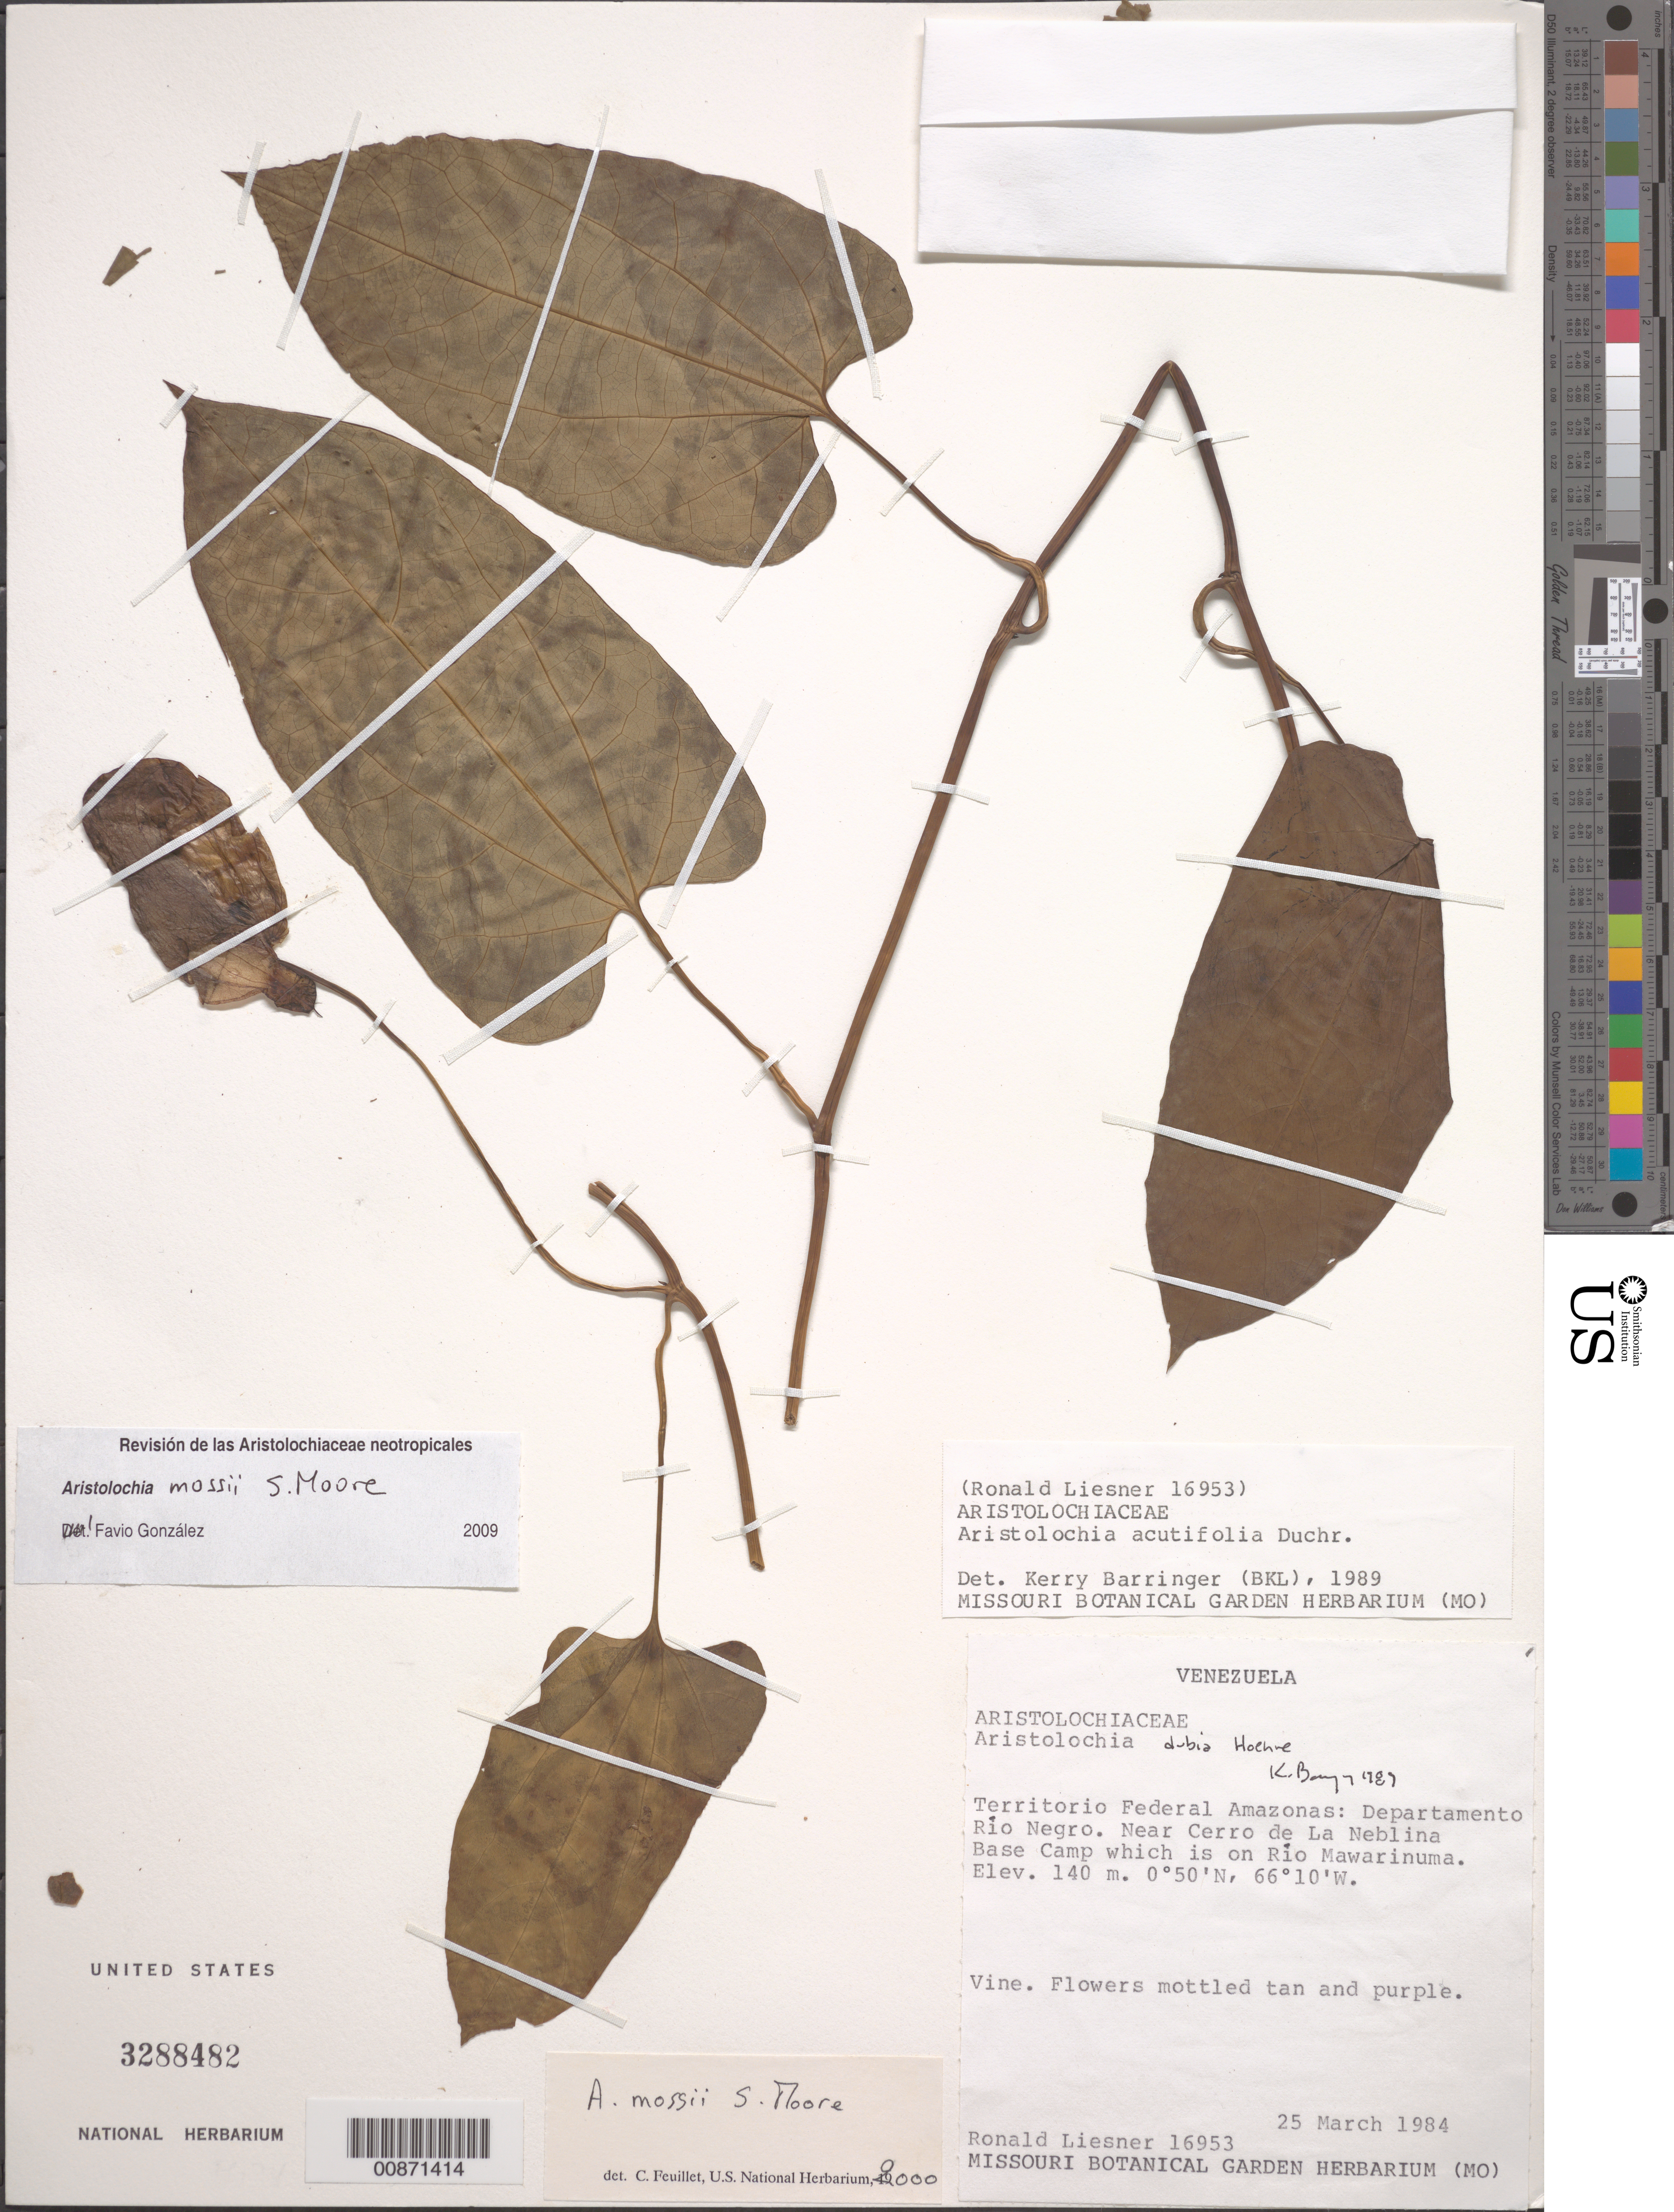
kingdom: Plantae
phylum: Tracheophyta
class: Magnoliopsida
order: Piperales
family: Aristolochiaceae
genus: Aristolochia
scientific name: Aristolochia mossii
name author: S. Moore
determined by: Feuillet, C.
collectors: R. L. Liesner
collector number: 16953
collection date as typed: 25-Mar-84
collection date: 1984-03-25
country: Venezuela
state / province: Amazonas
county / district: Río Negro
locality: Cerro de La Neblina Base Camp, Río Mawarinuma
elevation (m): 140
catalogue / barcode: US 3288482